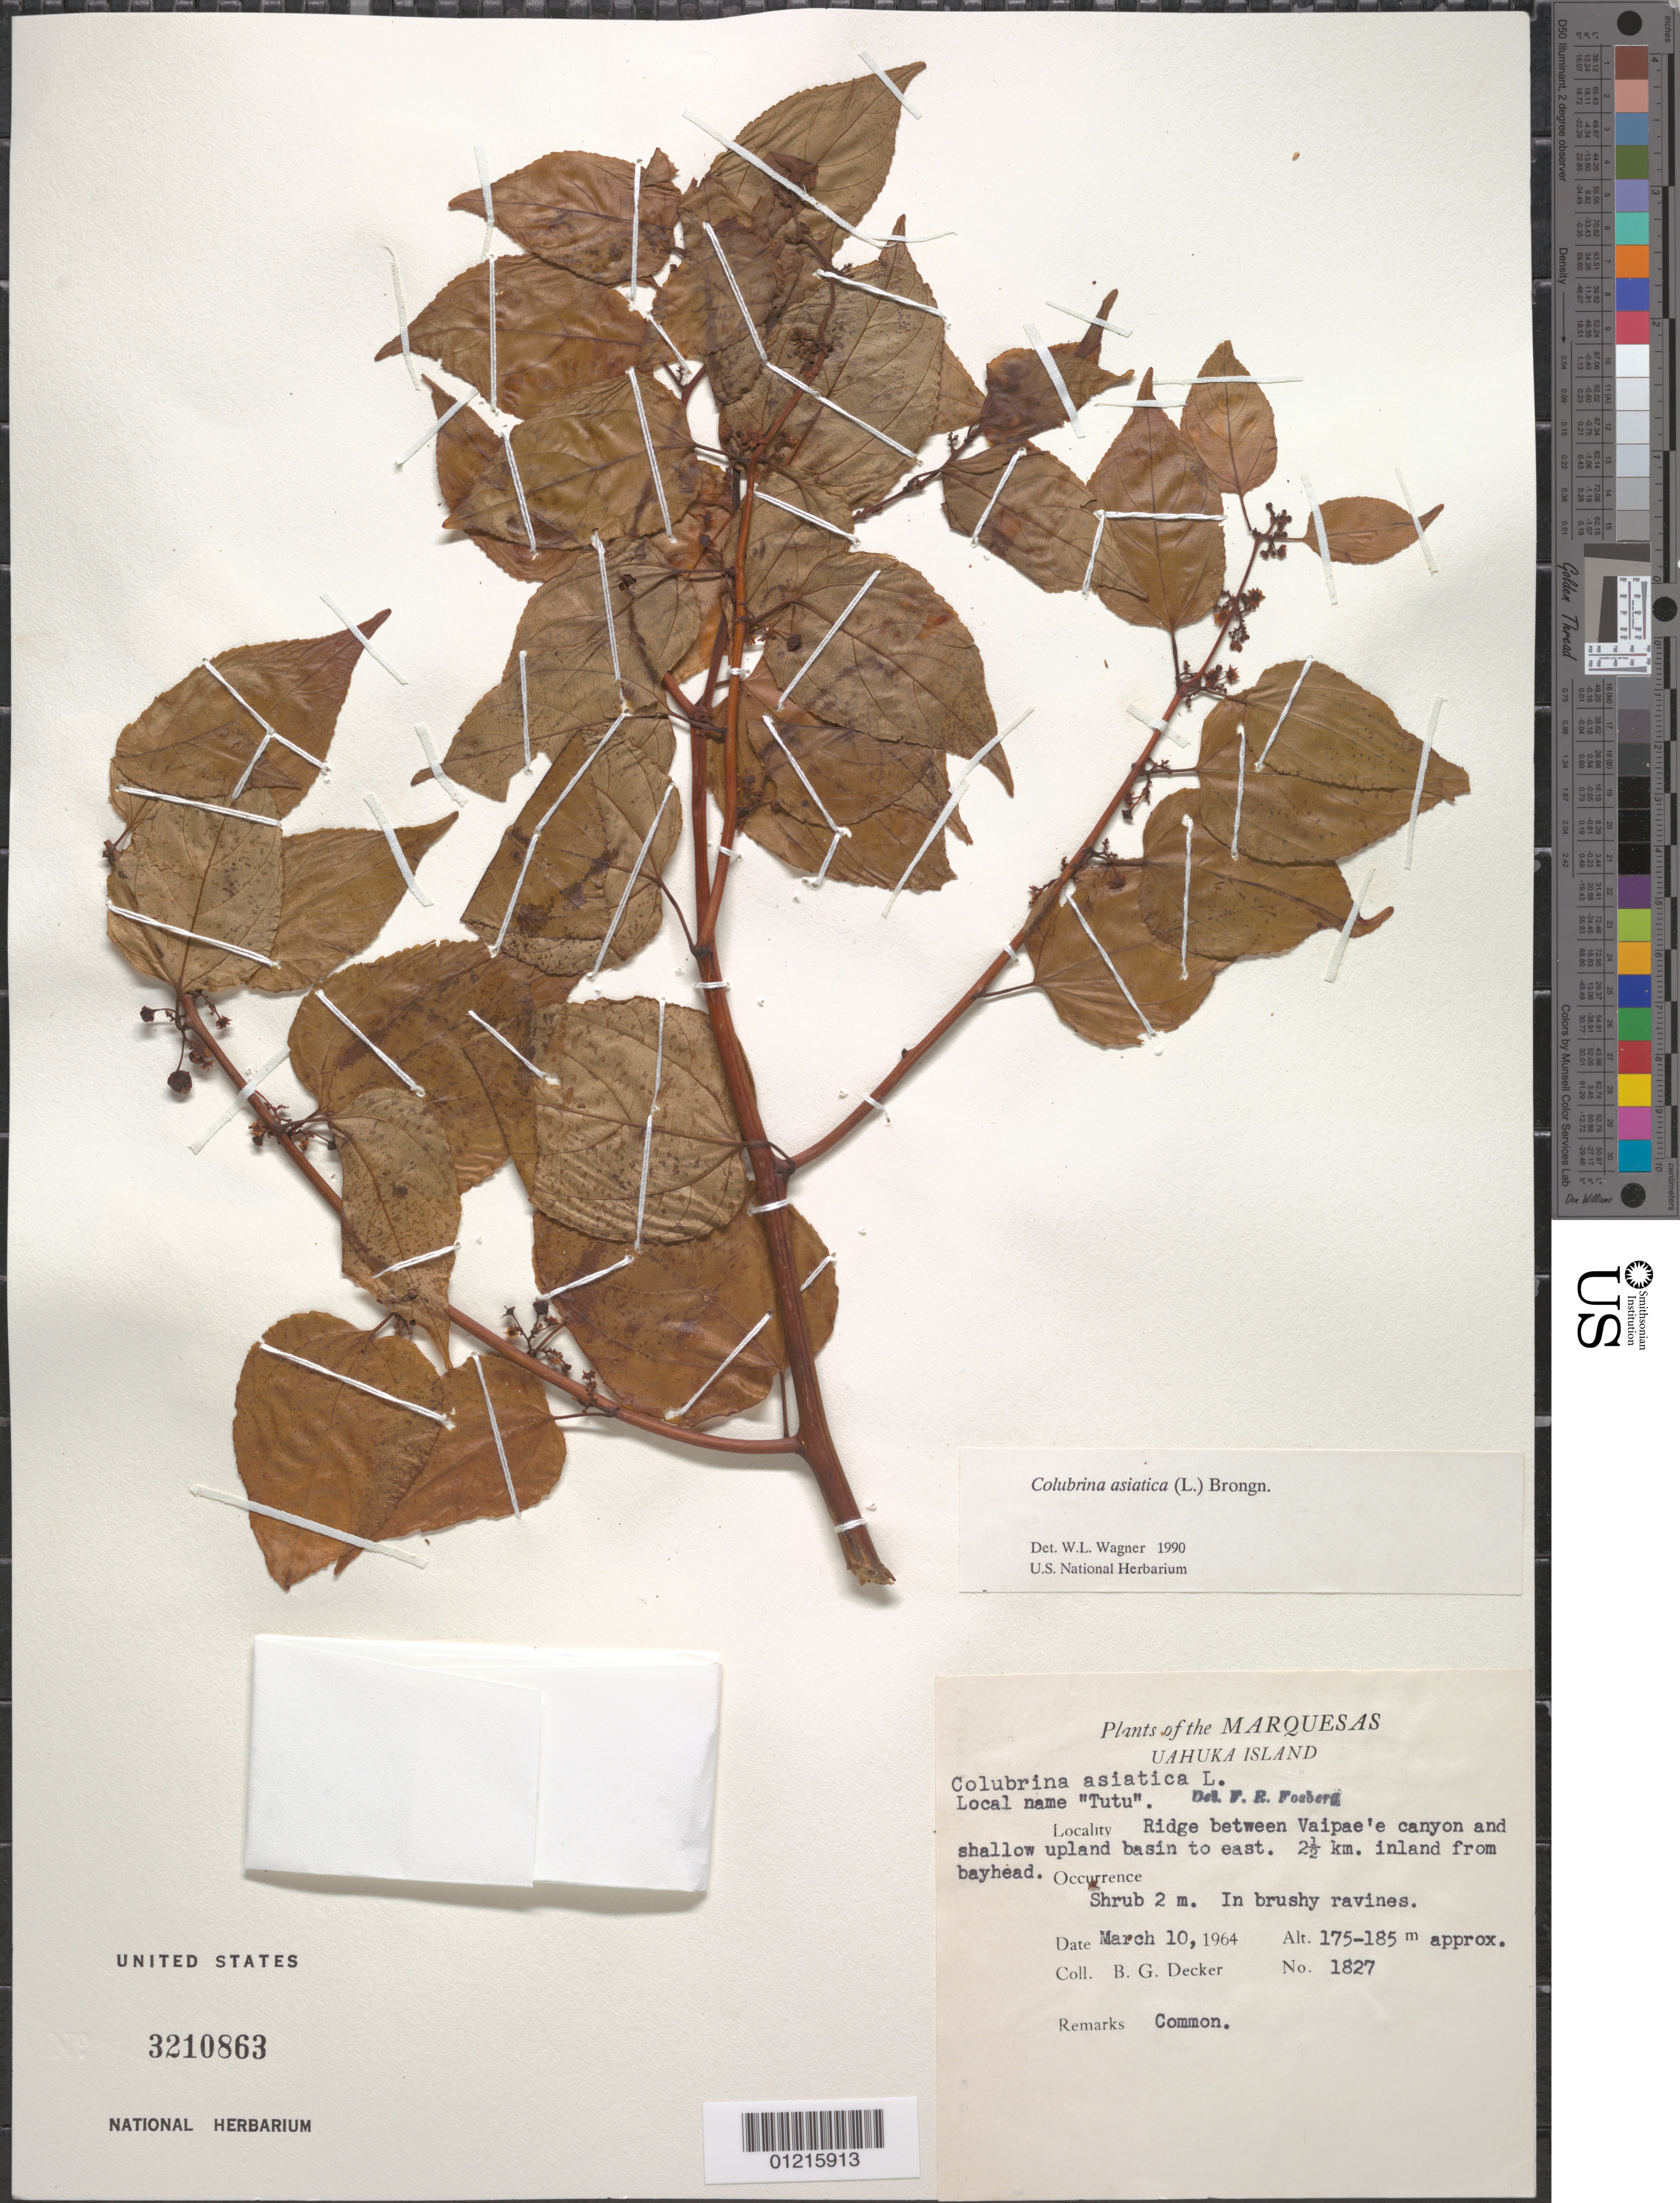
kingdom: Plantae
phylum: Tracheophyta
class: Magnoliopsida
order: Rosales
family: Rhamnaceae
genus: Colubrina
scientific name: Colubrina asiatica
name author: (L.) Brongn.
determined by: Wagner, W. L., (BOT), Smithsonian Institution - National Museum of Natural History (UNITED STATES)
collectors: B. G. Decker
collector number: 1827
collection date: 1964-03-10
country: French Polynesia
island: Ua Huka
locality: ridge between Vaipae'e canyon and shallow upland basin to E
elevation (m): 175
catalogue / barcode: US 3210863